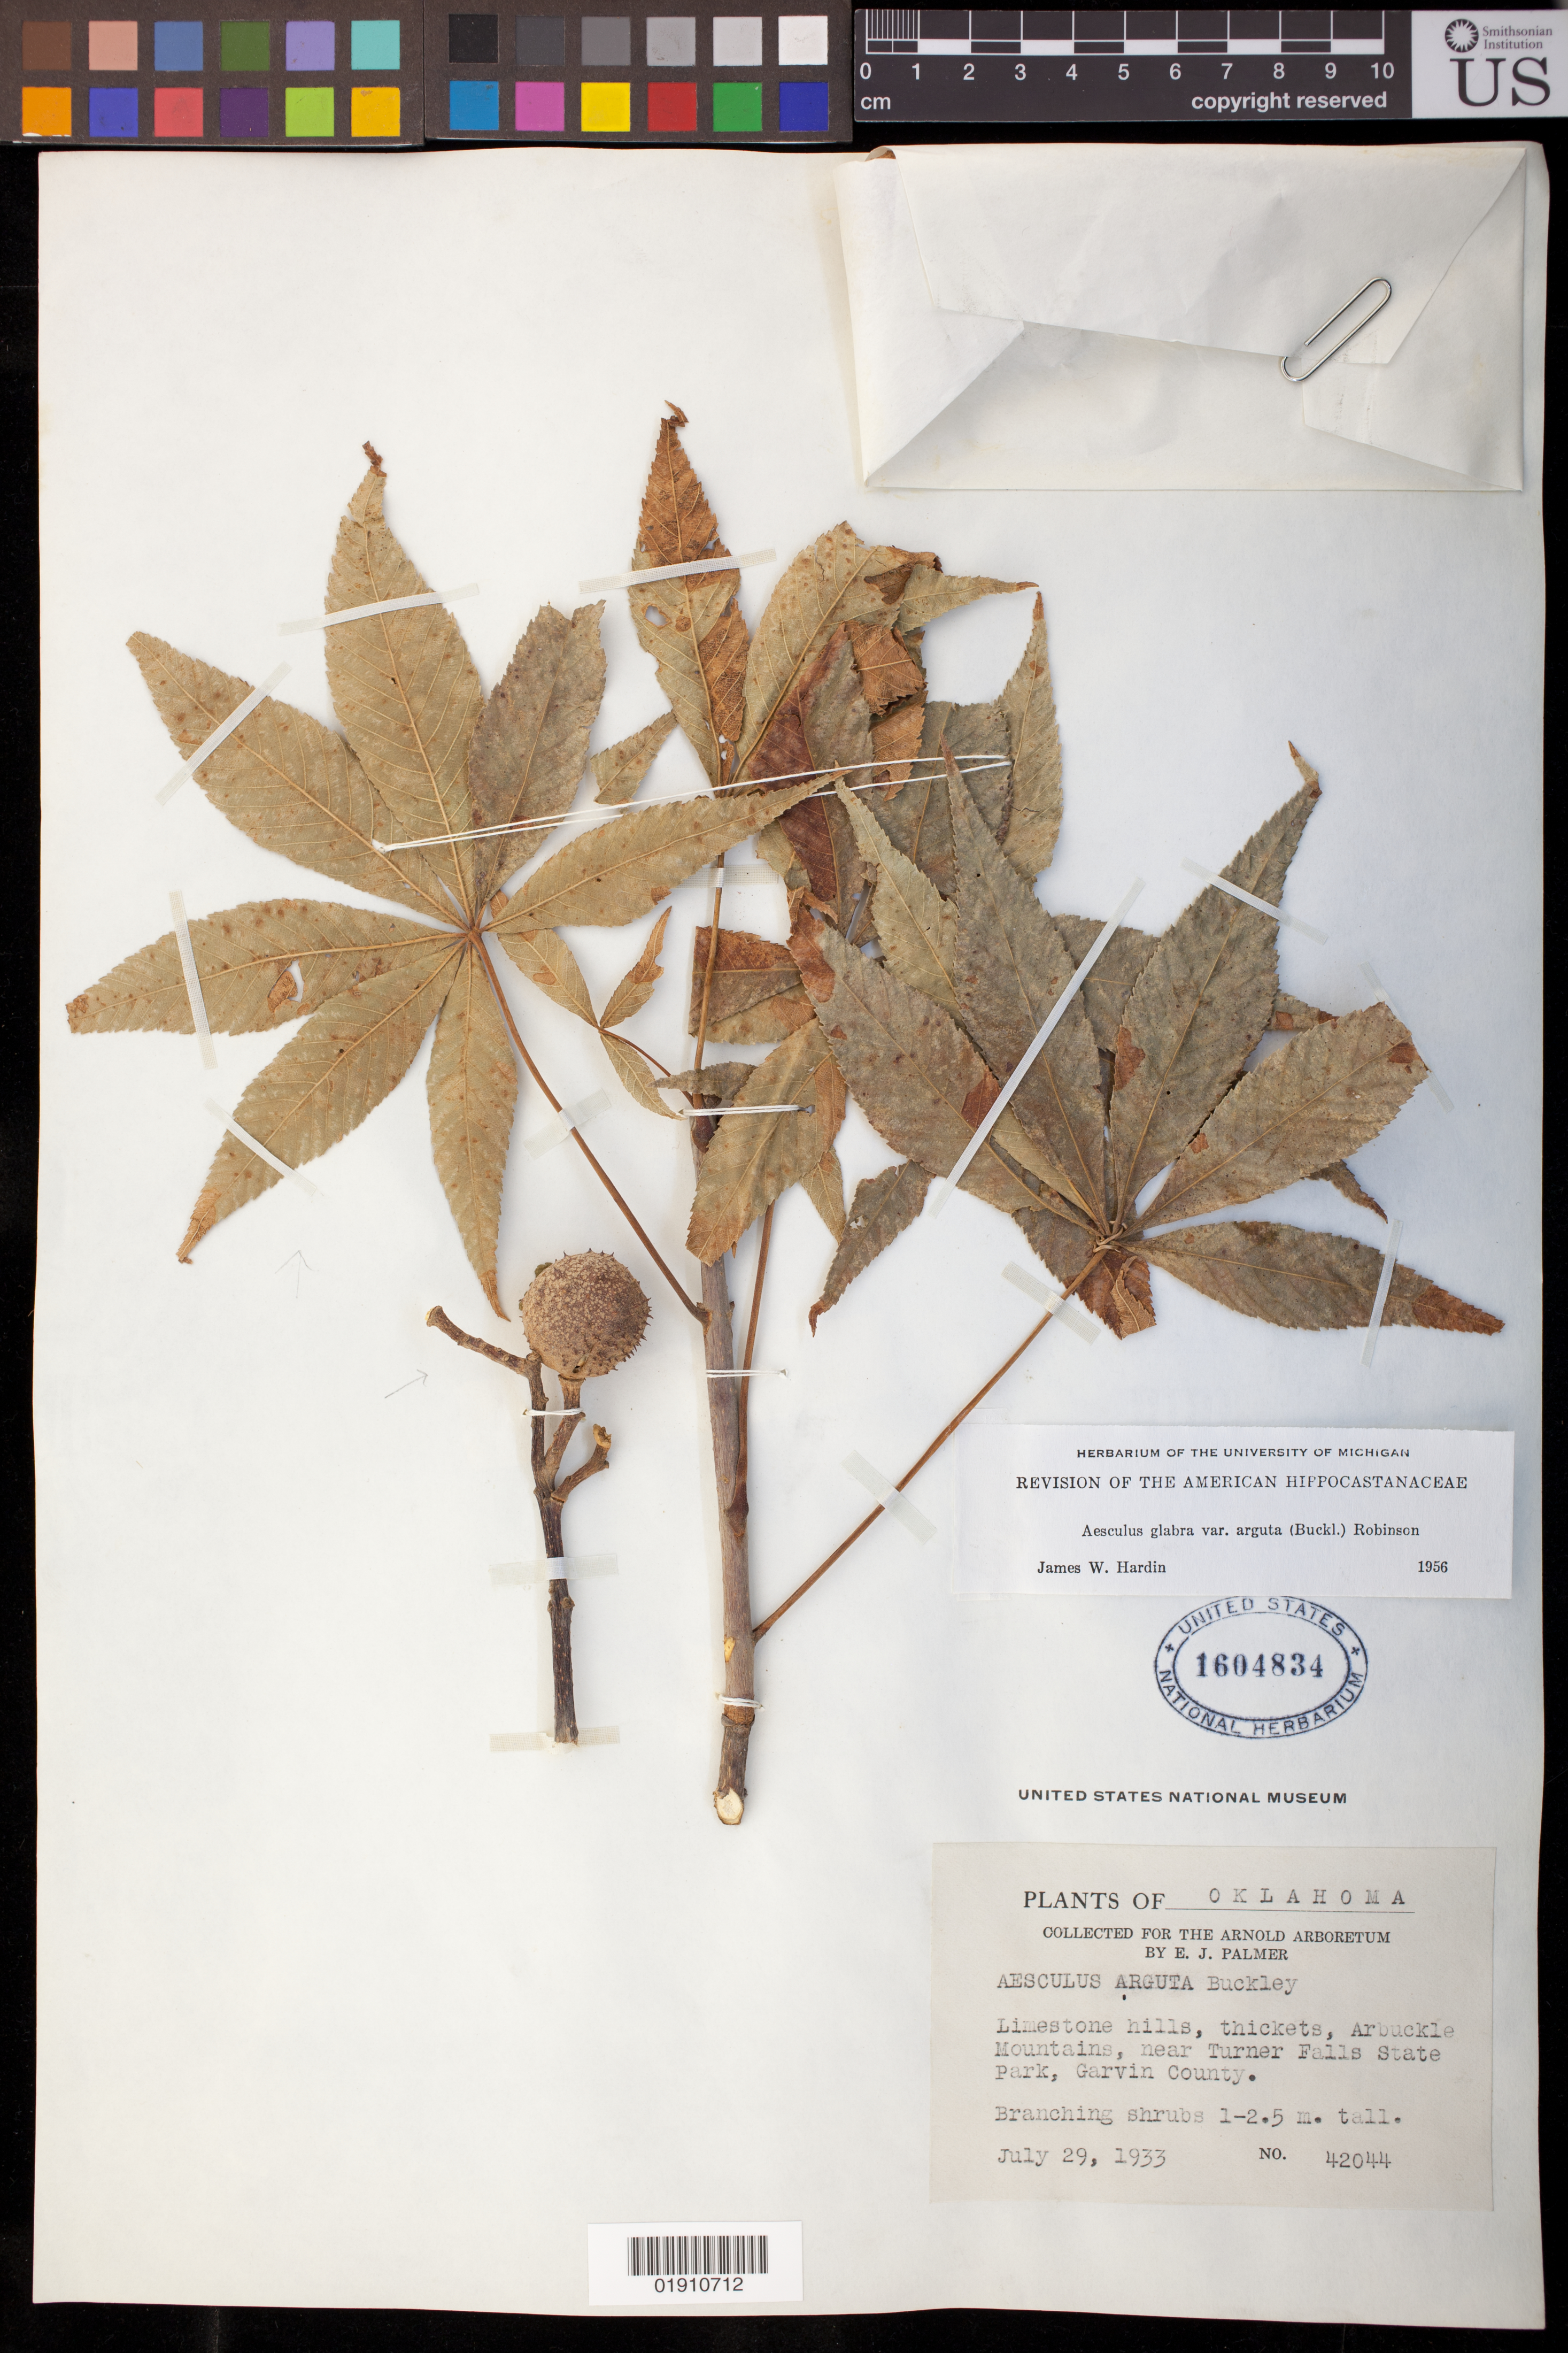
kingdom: Plantae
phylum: Tracheophyta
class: Magnoliopsida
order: Sapindales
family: Sapindaceae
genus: Aesculus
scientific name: Aesculus glabra var. anguta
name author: (Buckley) B.L. Rob.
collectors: E. J. Palmer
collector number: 42044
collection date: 1933-07-29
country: United States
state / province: Oklahoma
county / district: Garvin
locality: Arbuckle Mountains, near Turner Falls State Park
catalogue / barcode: US 1604834